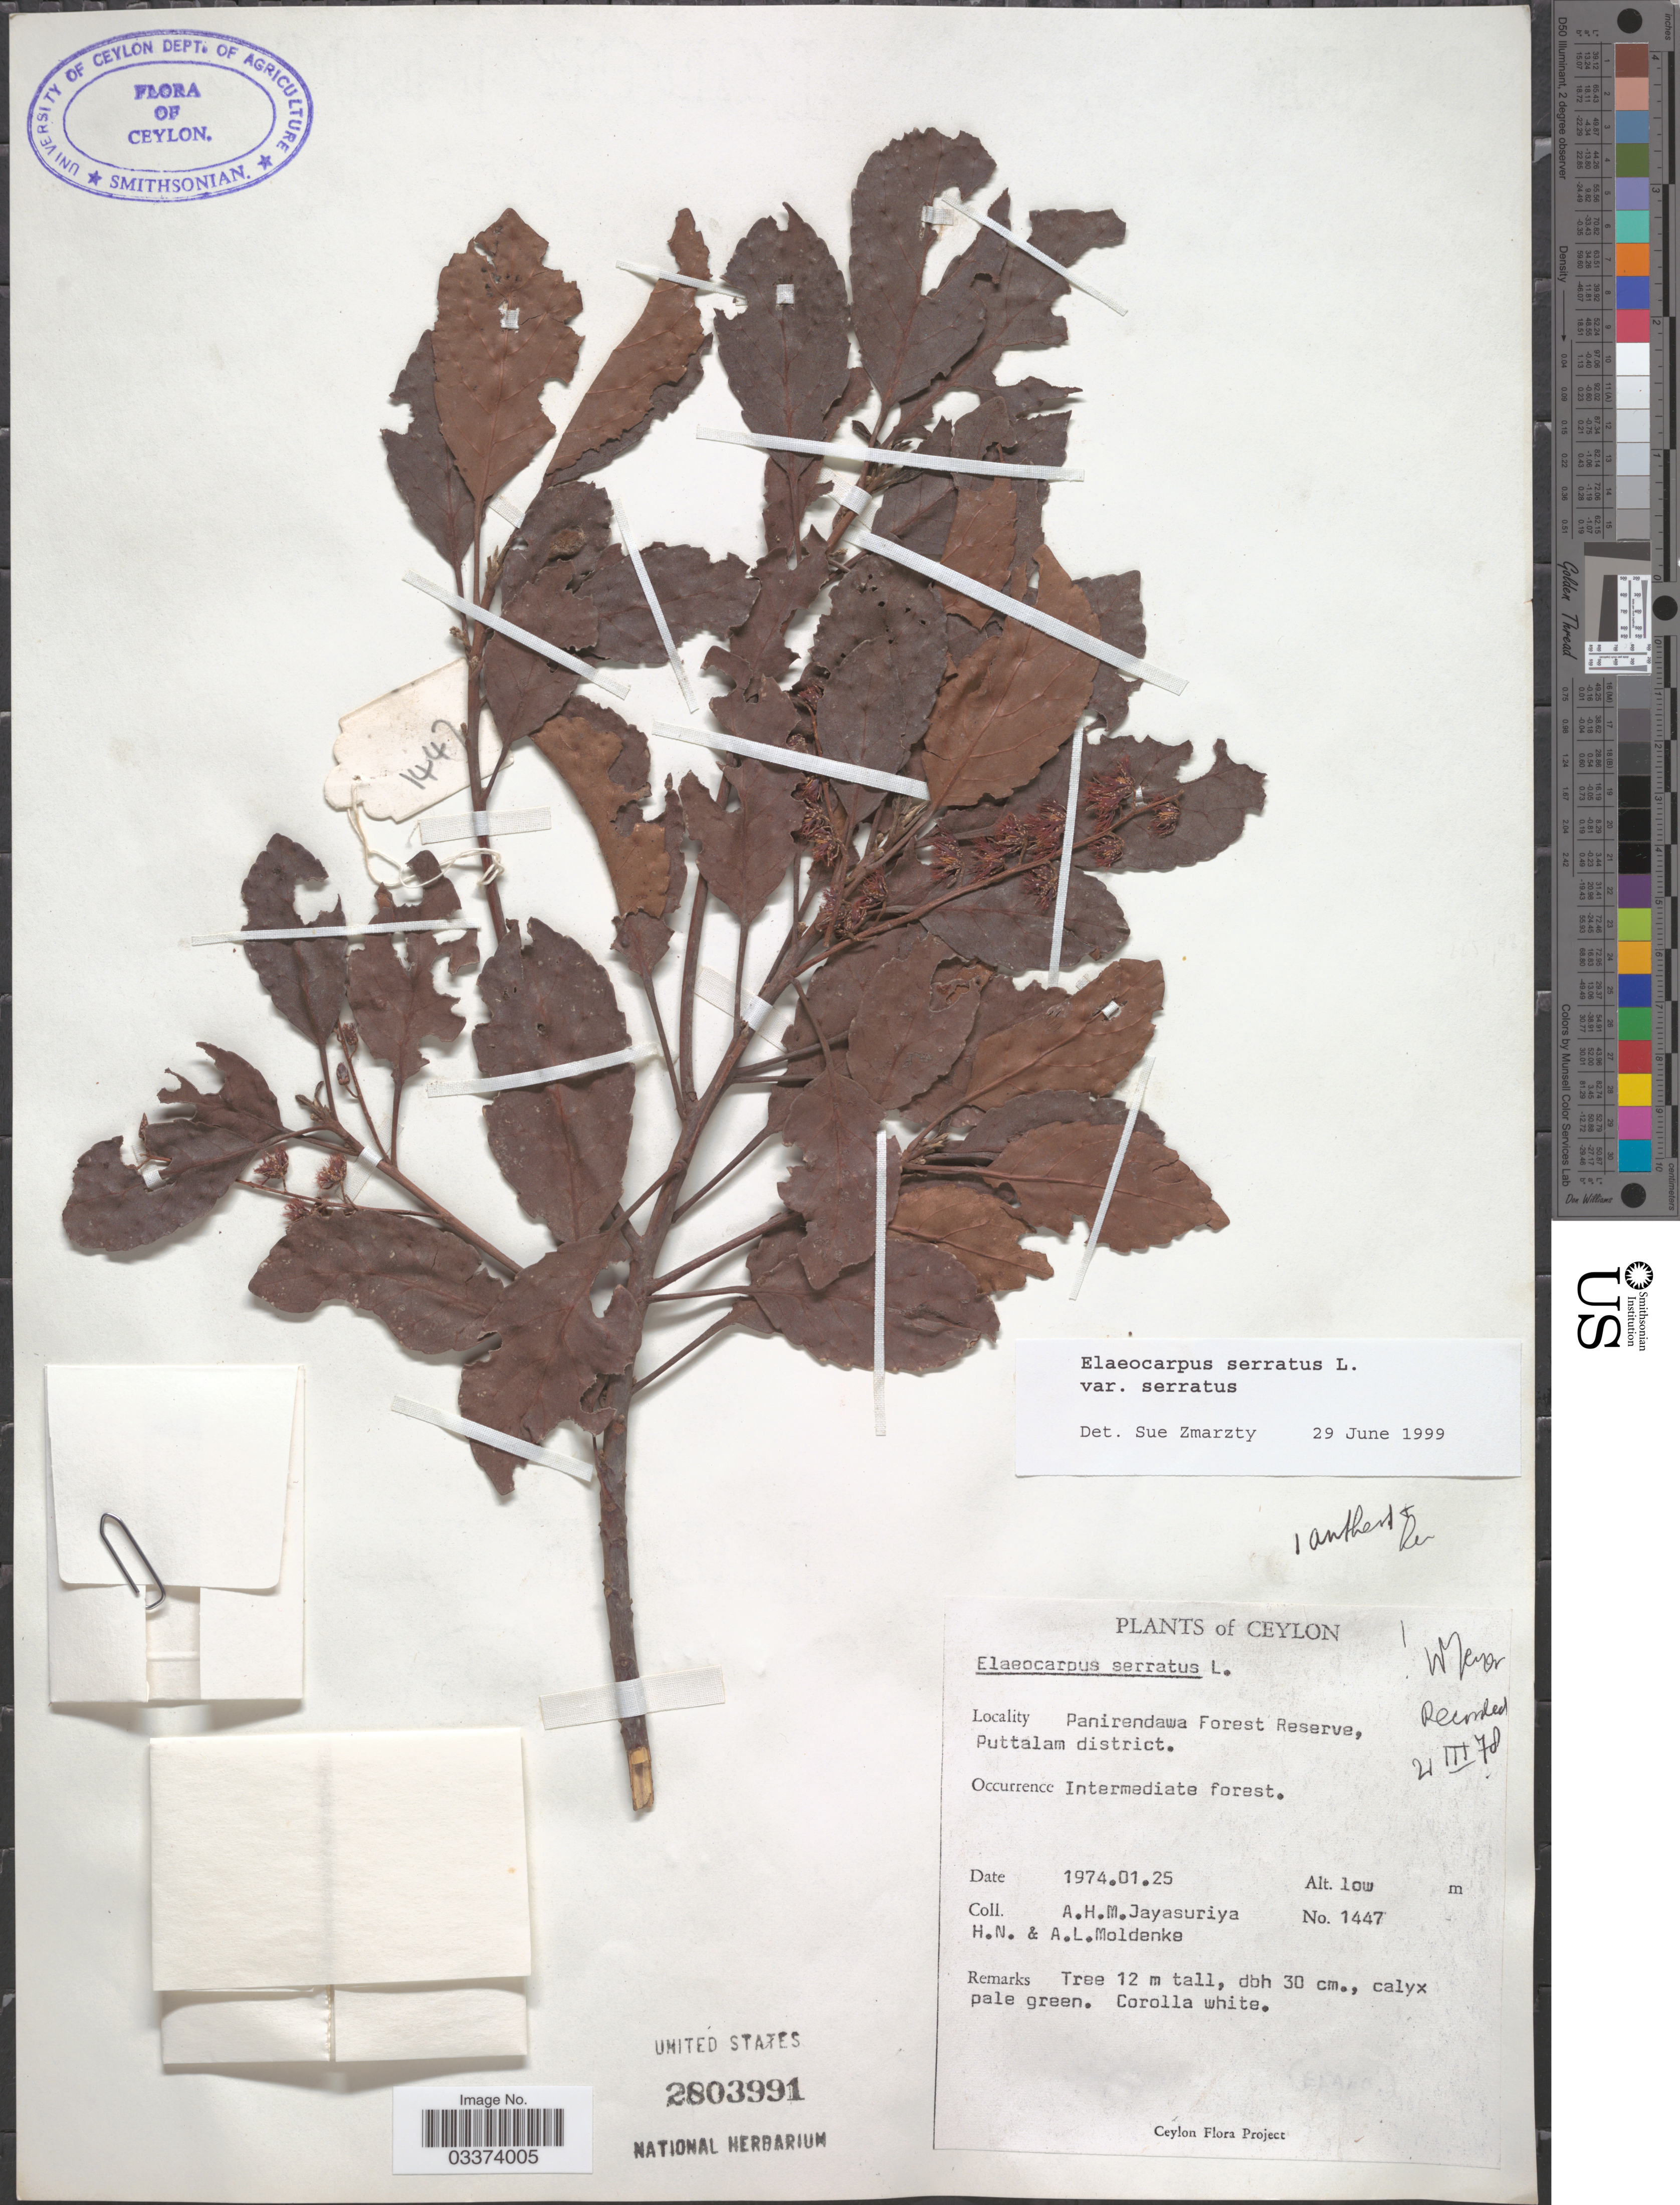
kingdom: Plantae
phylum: Tracheophyta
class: Magnoliopsida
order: Oxalidales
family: Elaeocarpaceae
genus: Elaeocarpus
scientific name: Elaeocarpus serratus var. serratus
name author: L.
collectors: A. H. Jayasuriya, H. N. Moldenke & A. L. Moldenke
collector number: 1447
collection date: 1974-01-25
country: Sri Lanka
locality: Ceylon. Panirendawa Forest Reserve, Puttalam district.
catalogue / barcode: US 2803991